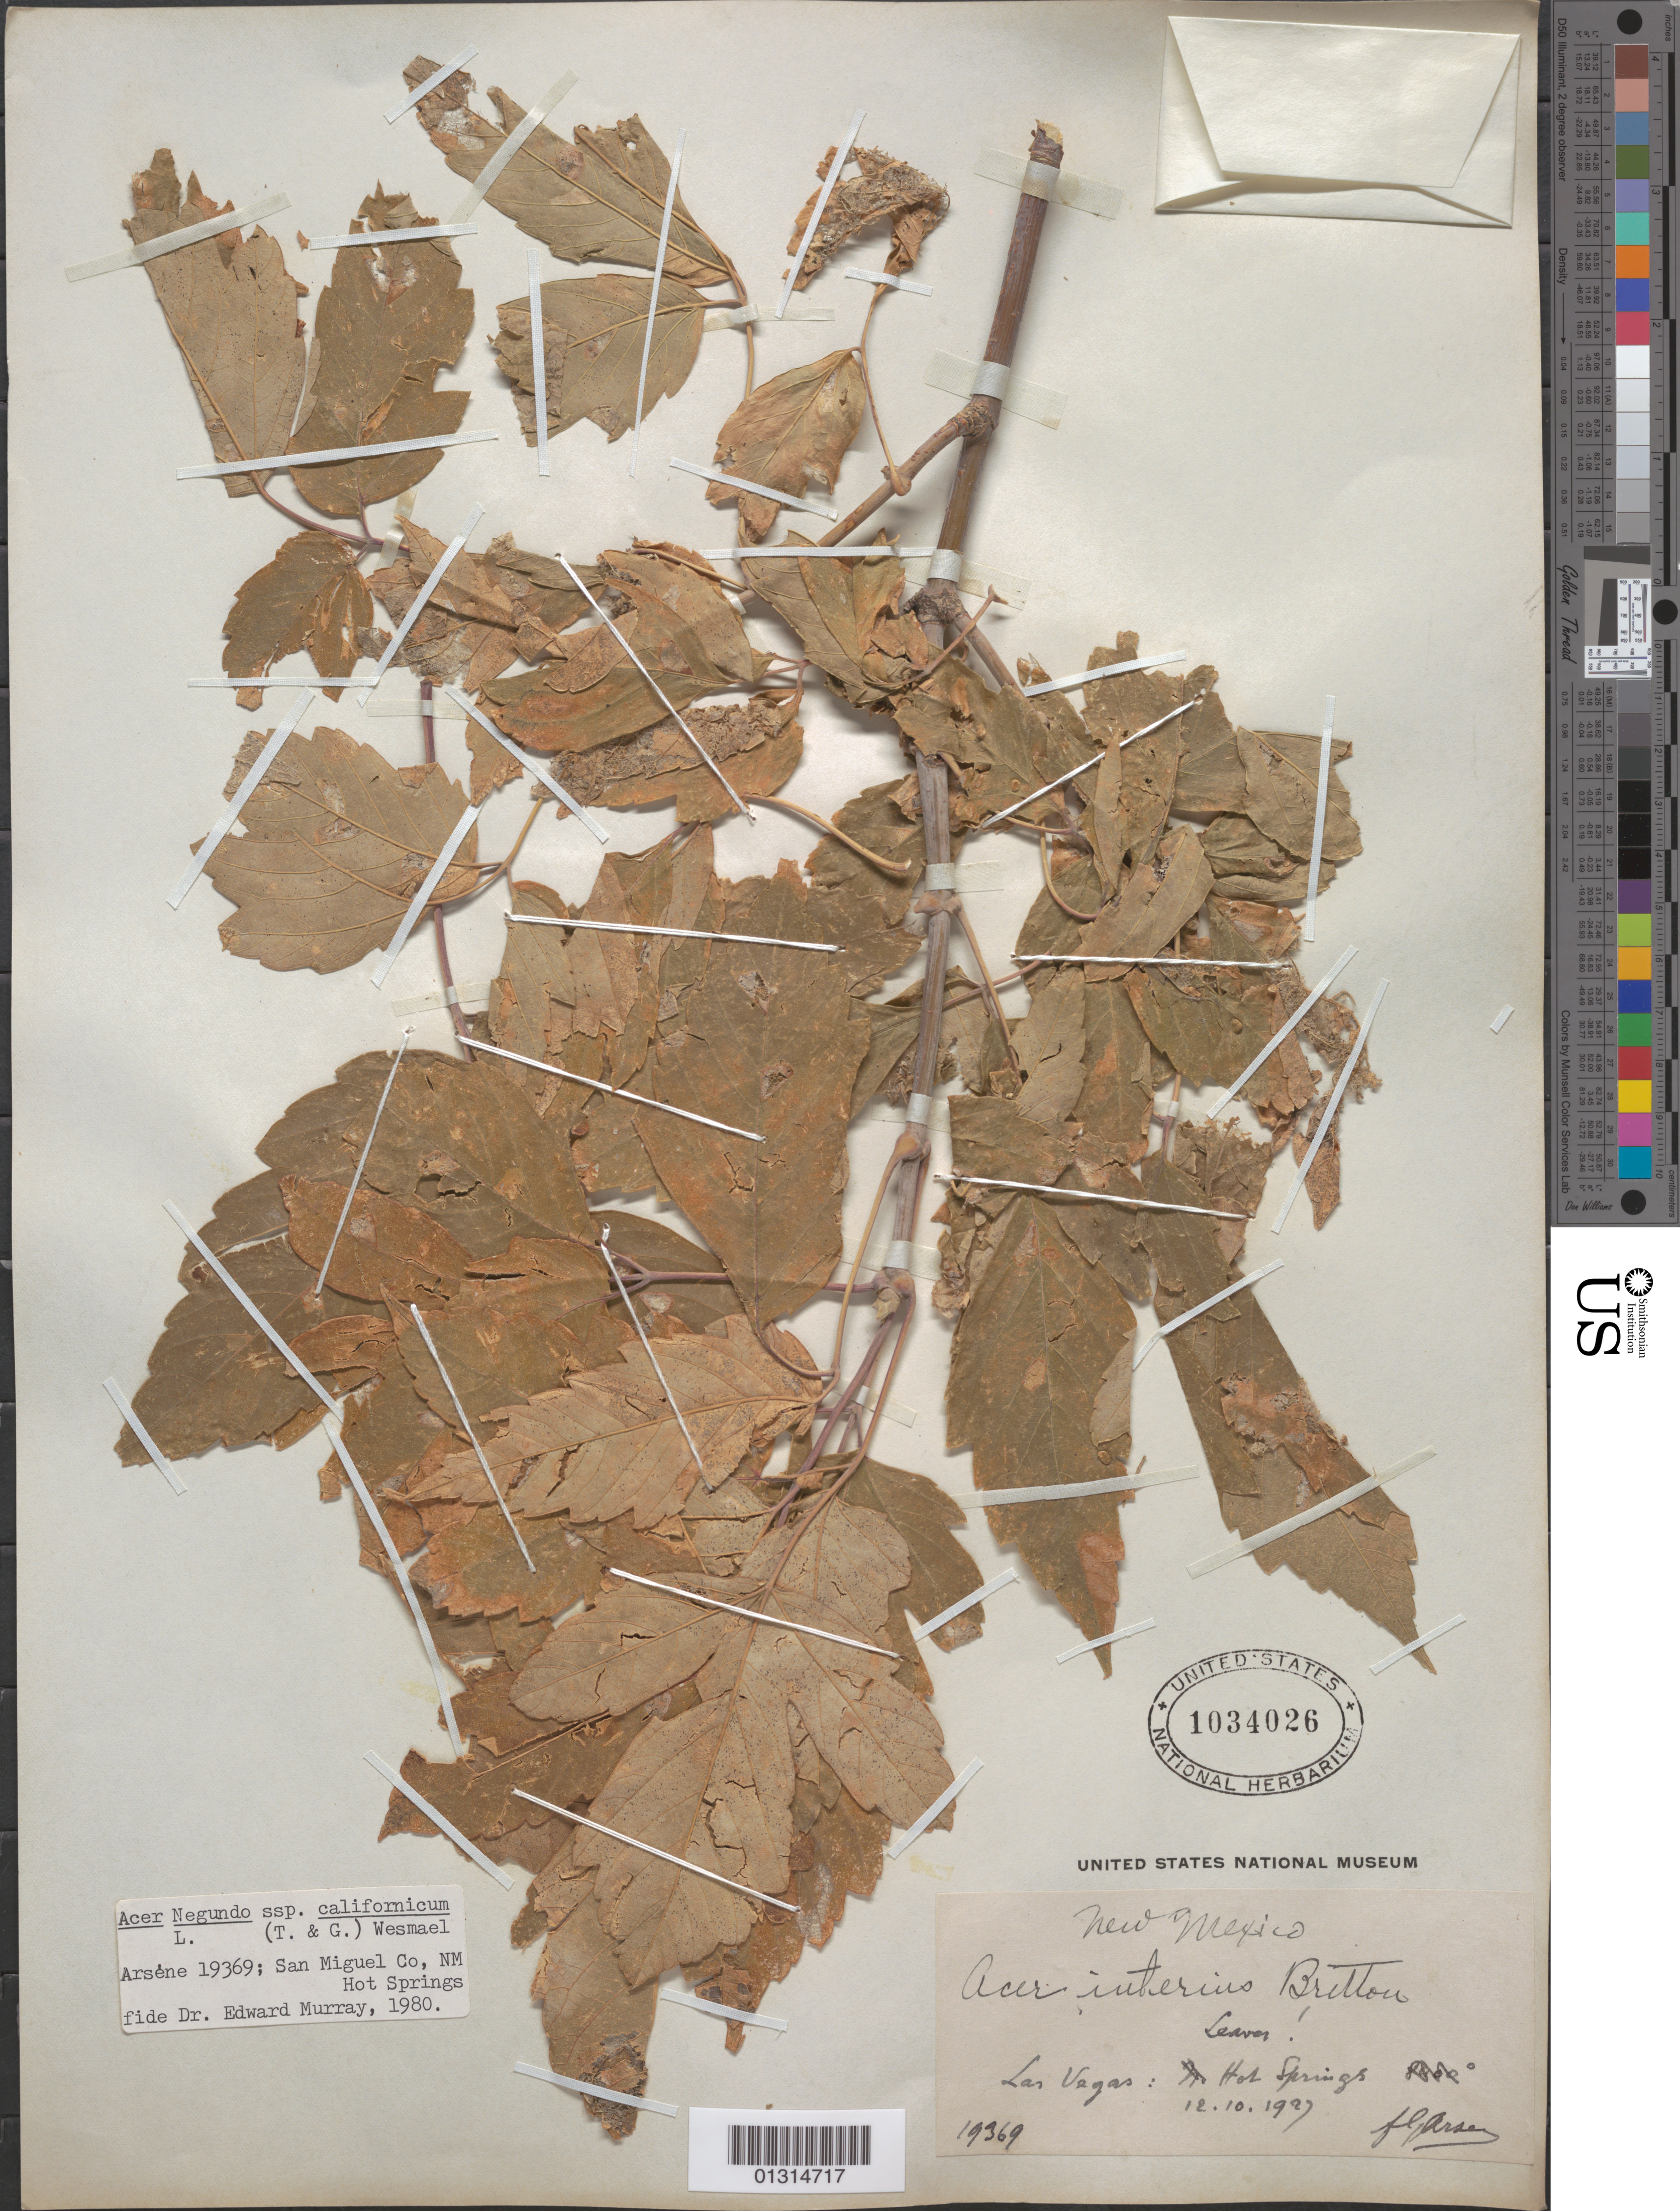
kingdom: Plantae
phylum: Tracheophyta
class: Magnoliopsida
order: Sapindales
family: Sapindaceae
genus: Acer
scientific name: Acer negundo subsp. californicum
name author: (Torr. & A. Gray) Wesm.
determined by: Murray, Edward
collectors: Bro. G. Arsène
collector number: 19369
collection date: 1927-10-12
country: United States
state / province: New Mexico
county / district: San Miguel County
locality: Las Vegas: Hot Springs.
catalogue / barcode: US 1034026